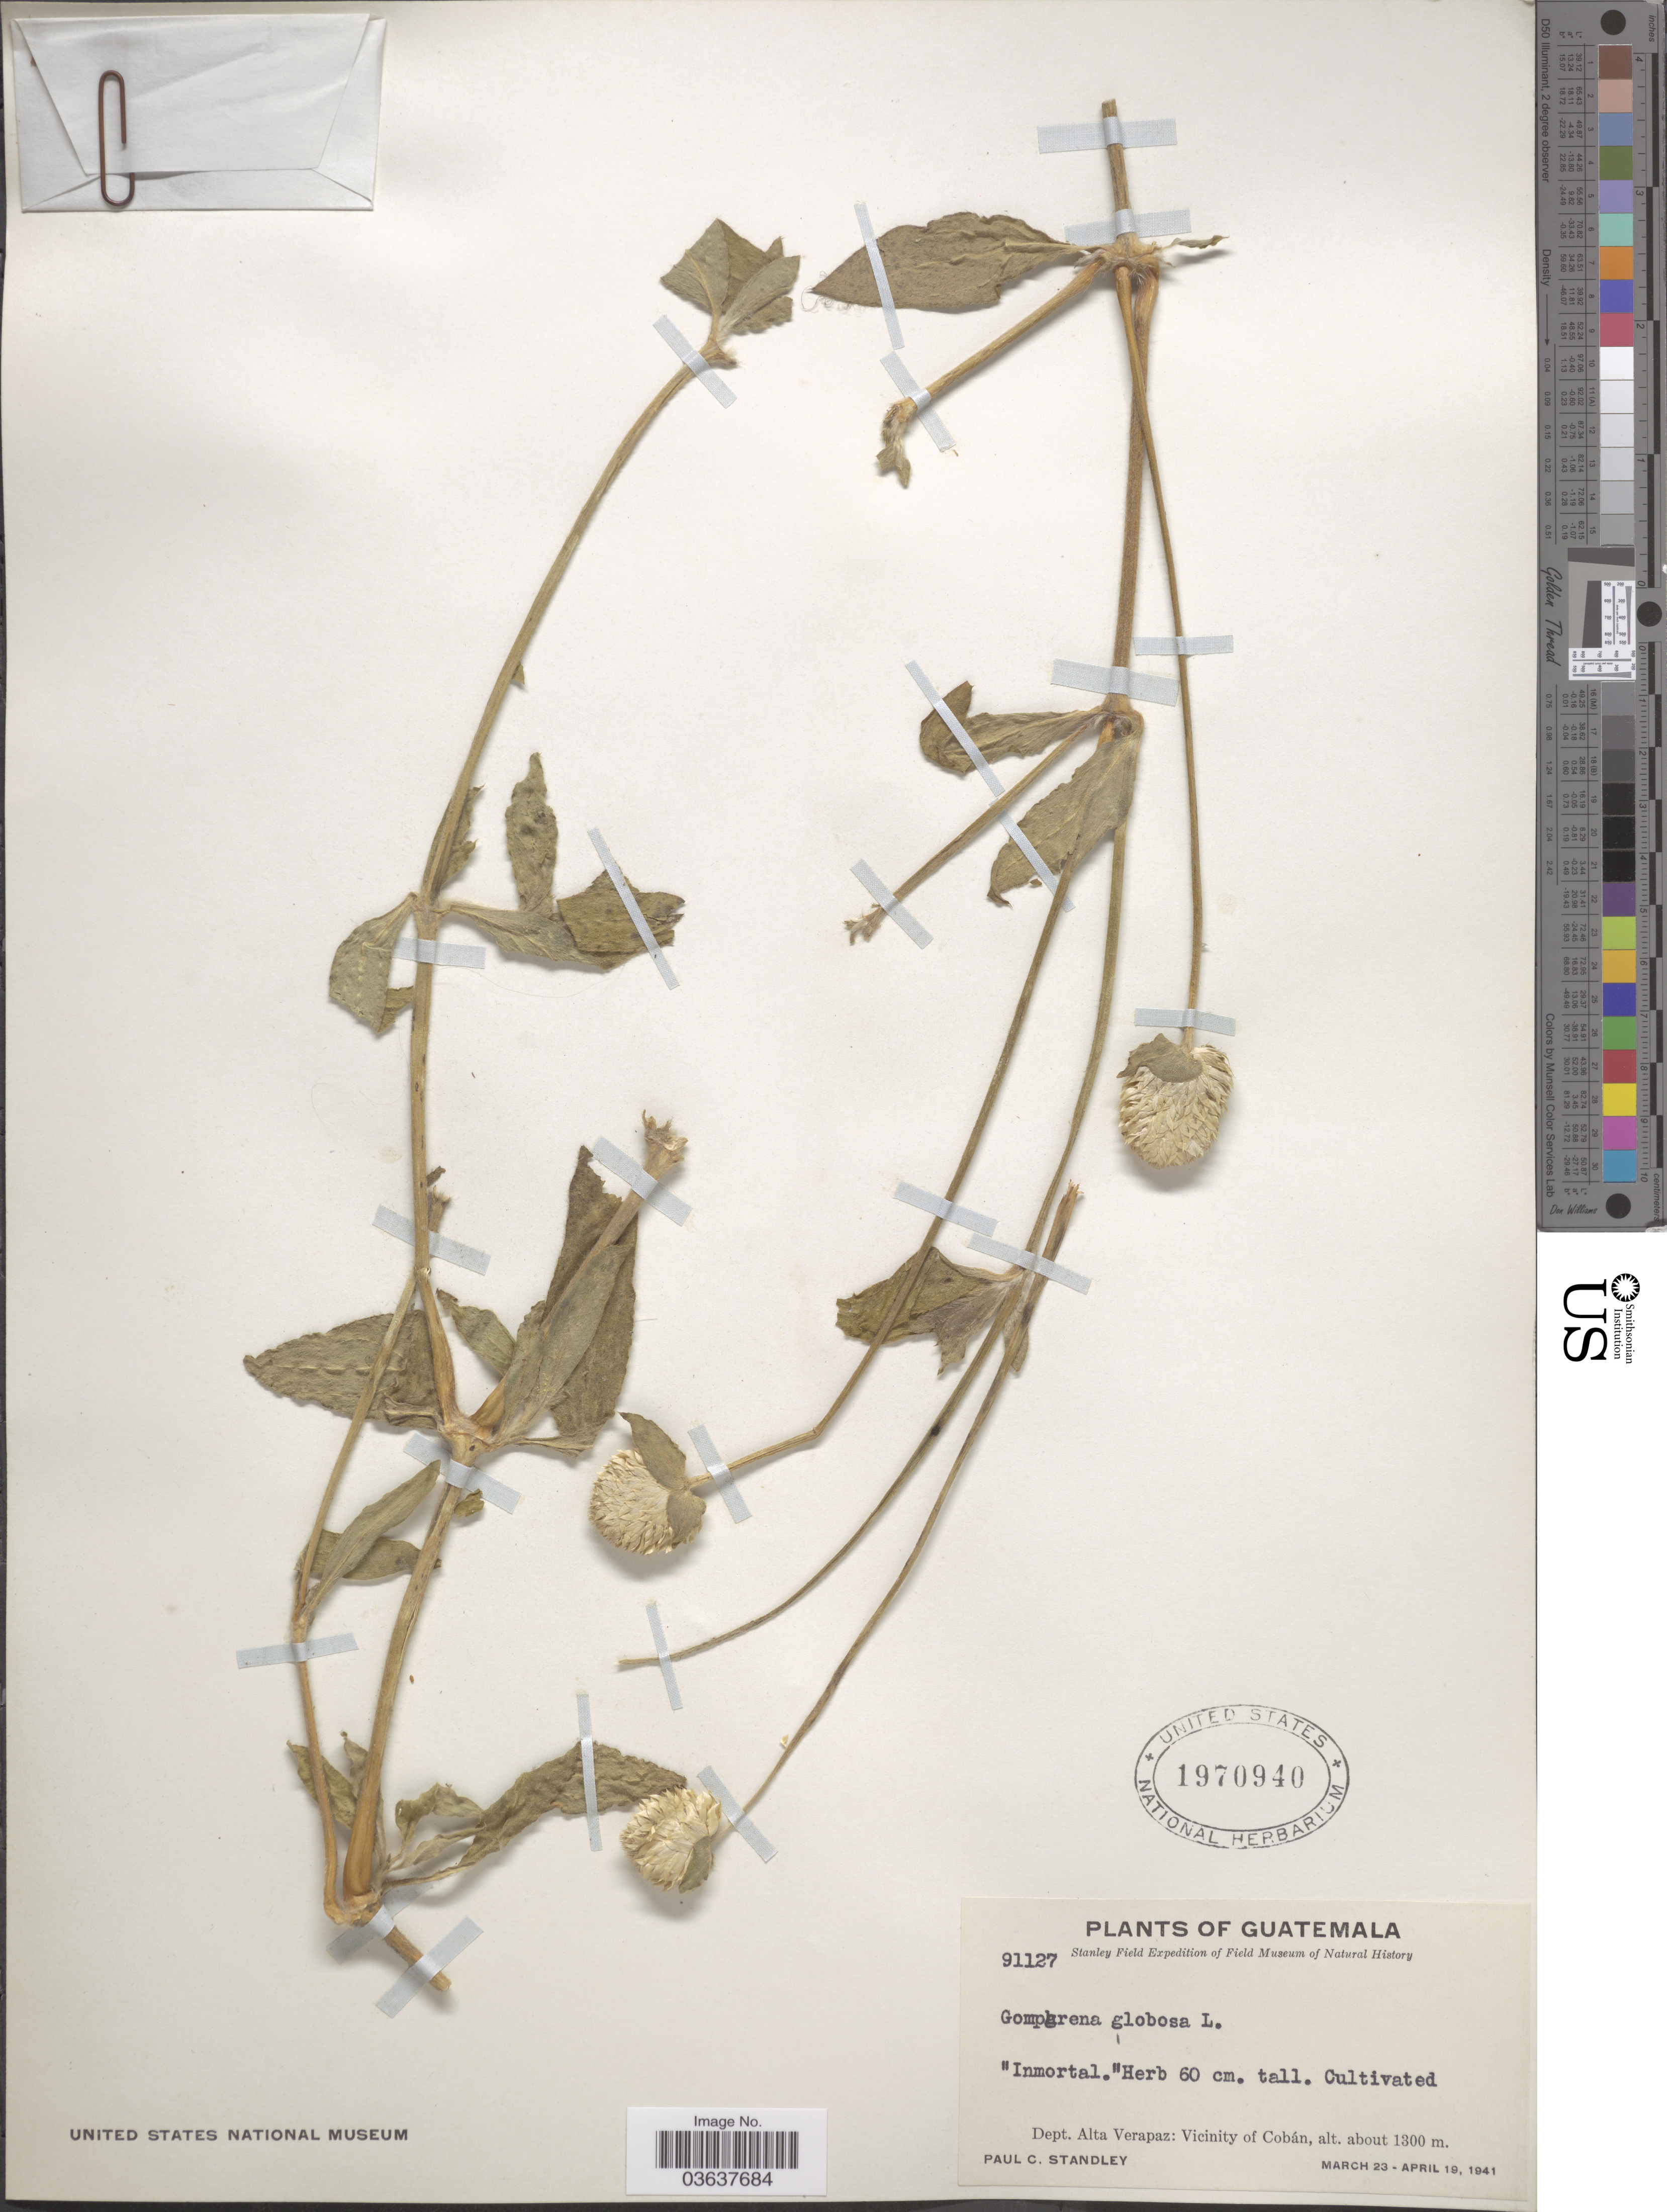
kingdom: Plantae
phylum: Tracheophyta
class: Magnoliopsida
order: Caryophyllales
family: Amaranthaceae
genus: Gomphrena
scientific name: Gomphrena globosa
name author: L.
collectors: P. C. Standley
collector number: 91127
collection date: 1941-03-23/1941-04-19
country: Guatemala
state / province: Alta Verapaz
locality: Dept. Alta Verapaz: Vicinity of Cobán.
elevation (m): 1300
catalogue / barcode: US 1970940